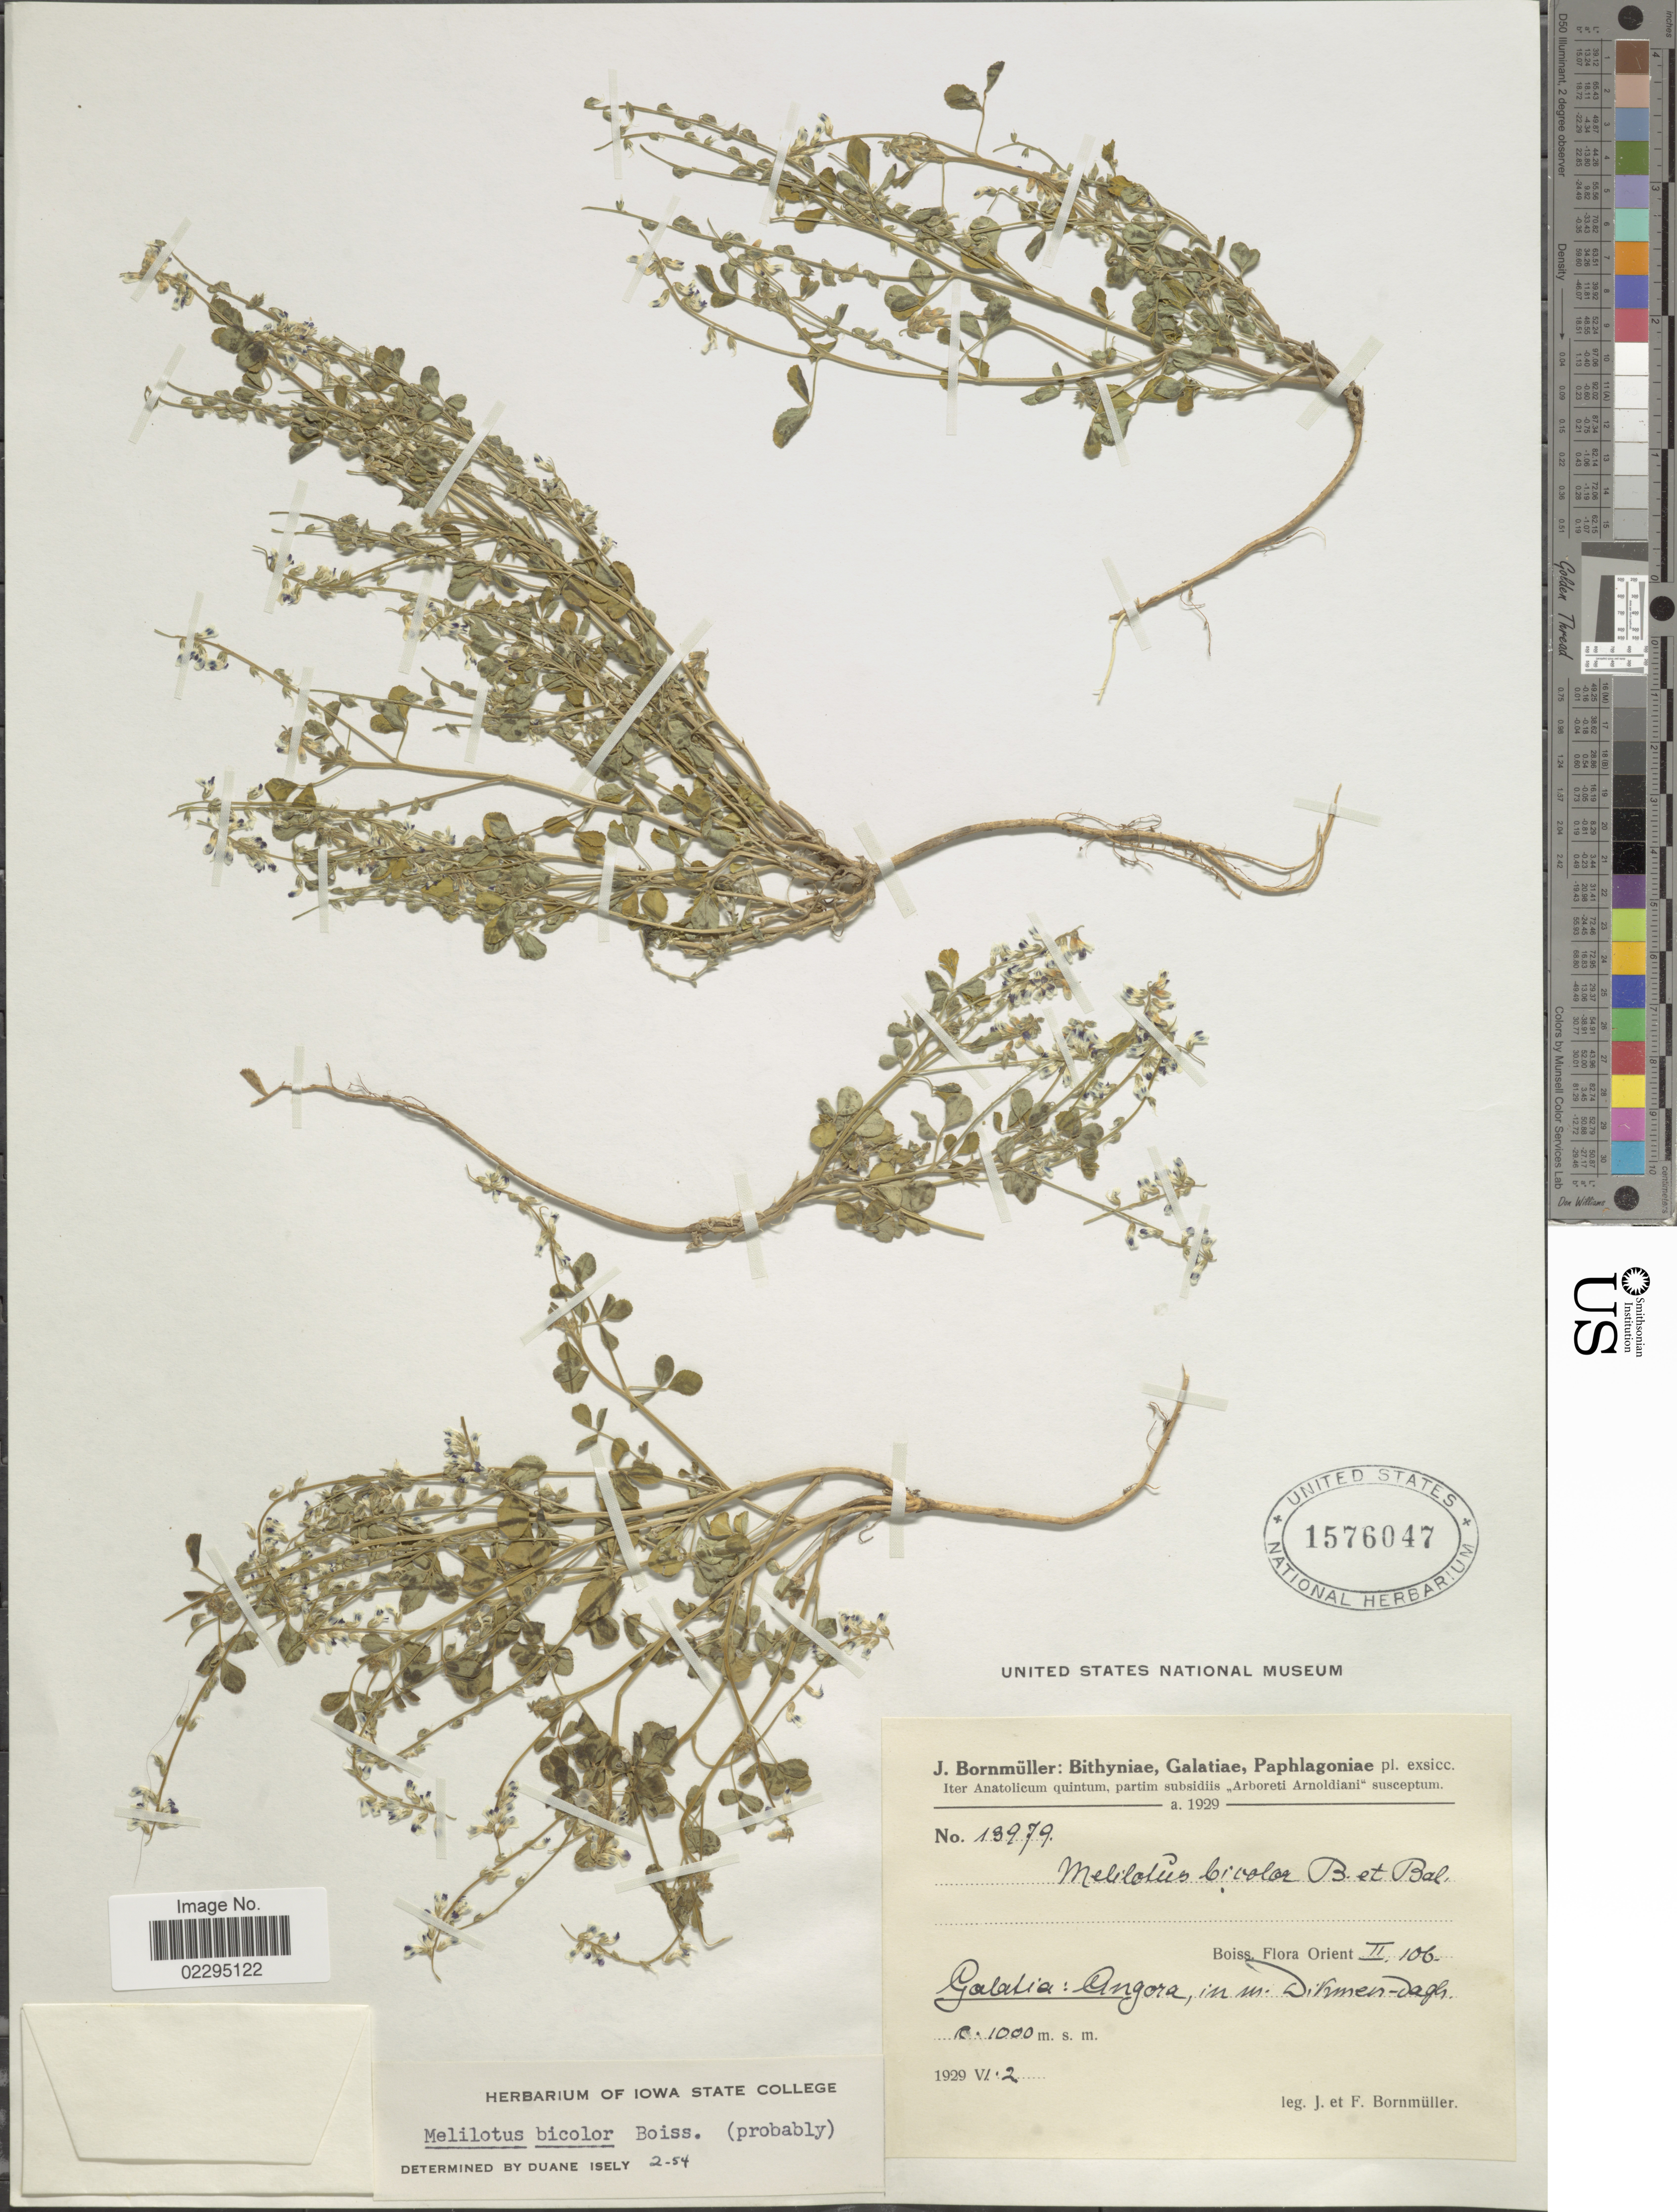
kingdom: Plantae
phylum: Tracheophyta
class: Magnoliopsida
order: Fabales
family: Fabaceae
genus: Melilotus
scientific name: Melilotus bicolor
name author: Boiss. & Balansa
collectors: J. Bornmüller & F. Bornmüller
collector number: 13979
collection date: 1929-06-02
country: Romania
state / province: Galati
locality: Galatia: Angora, in m. Dikmen-dagh.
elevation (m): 1000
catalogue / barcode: US 1576047